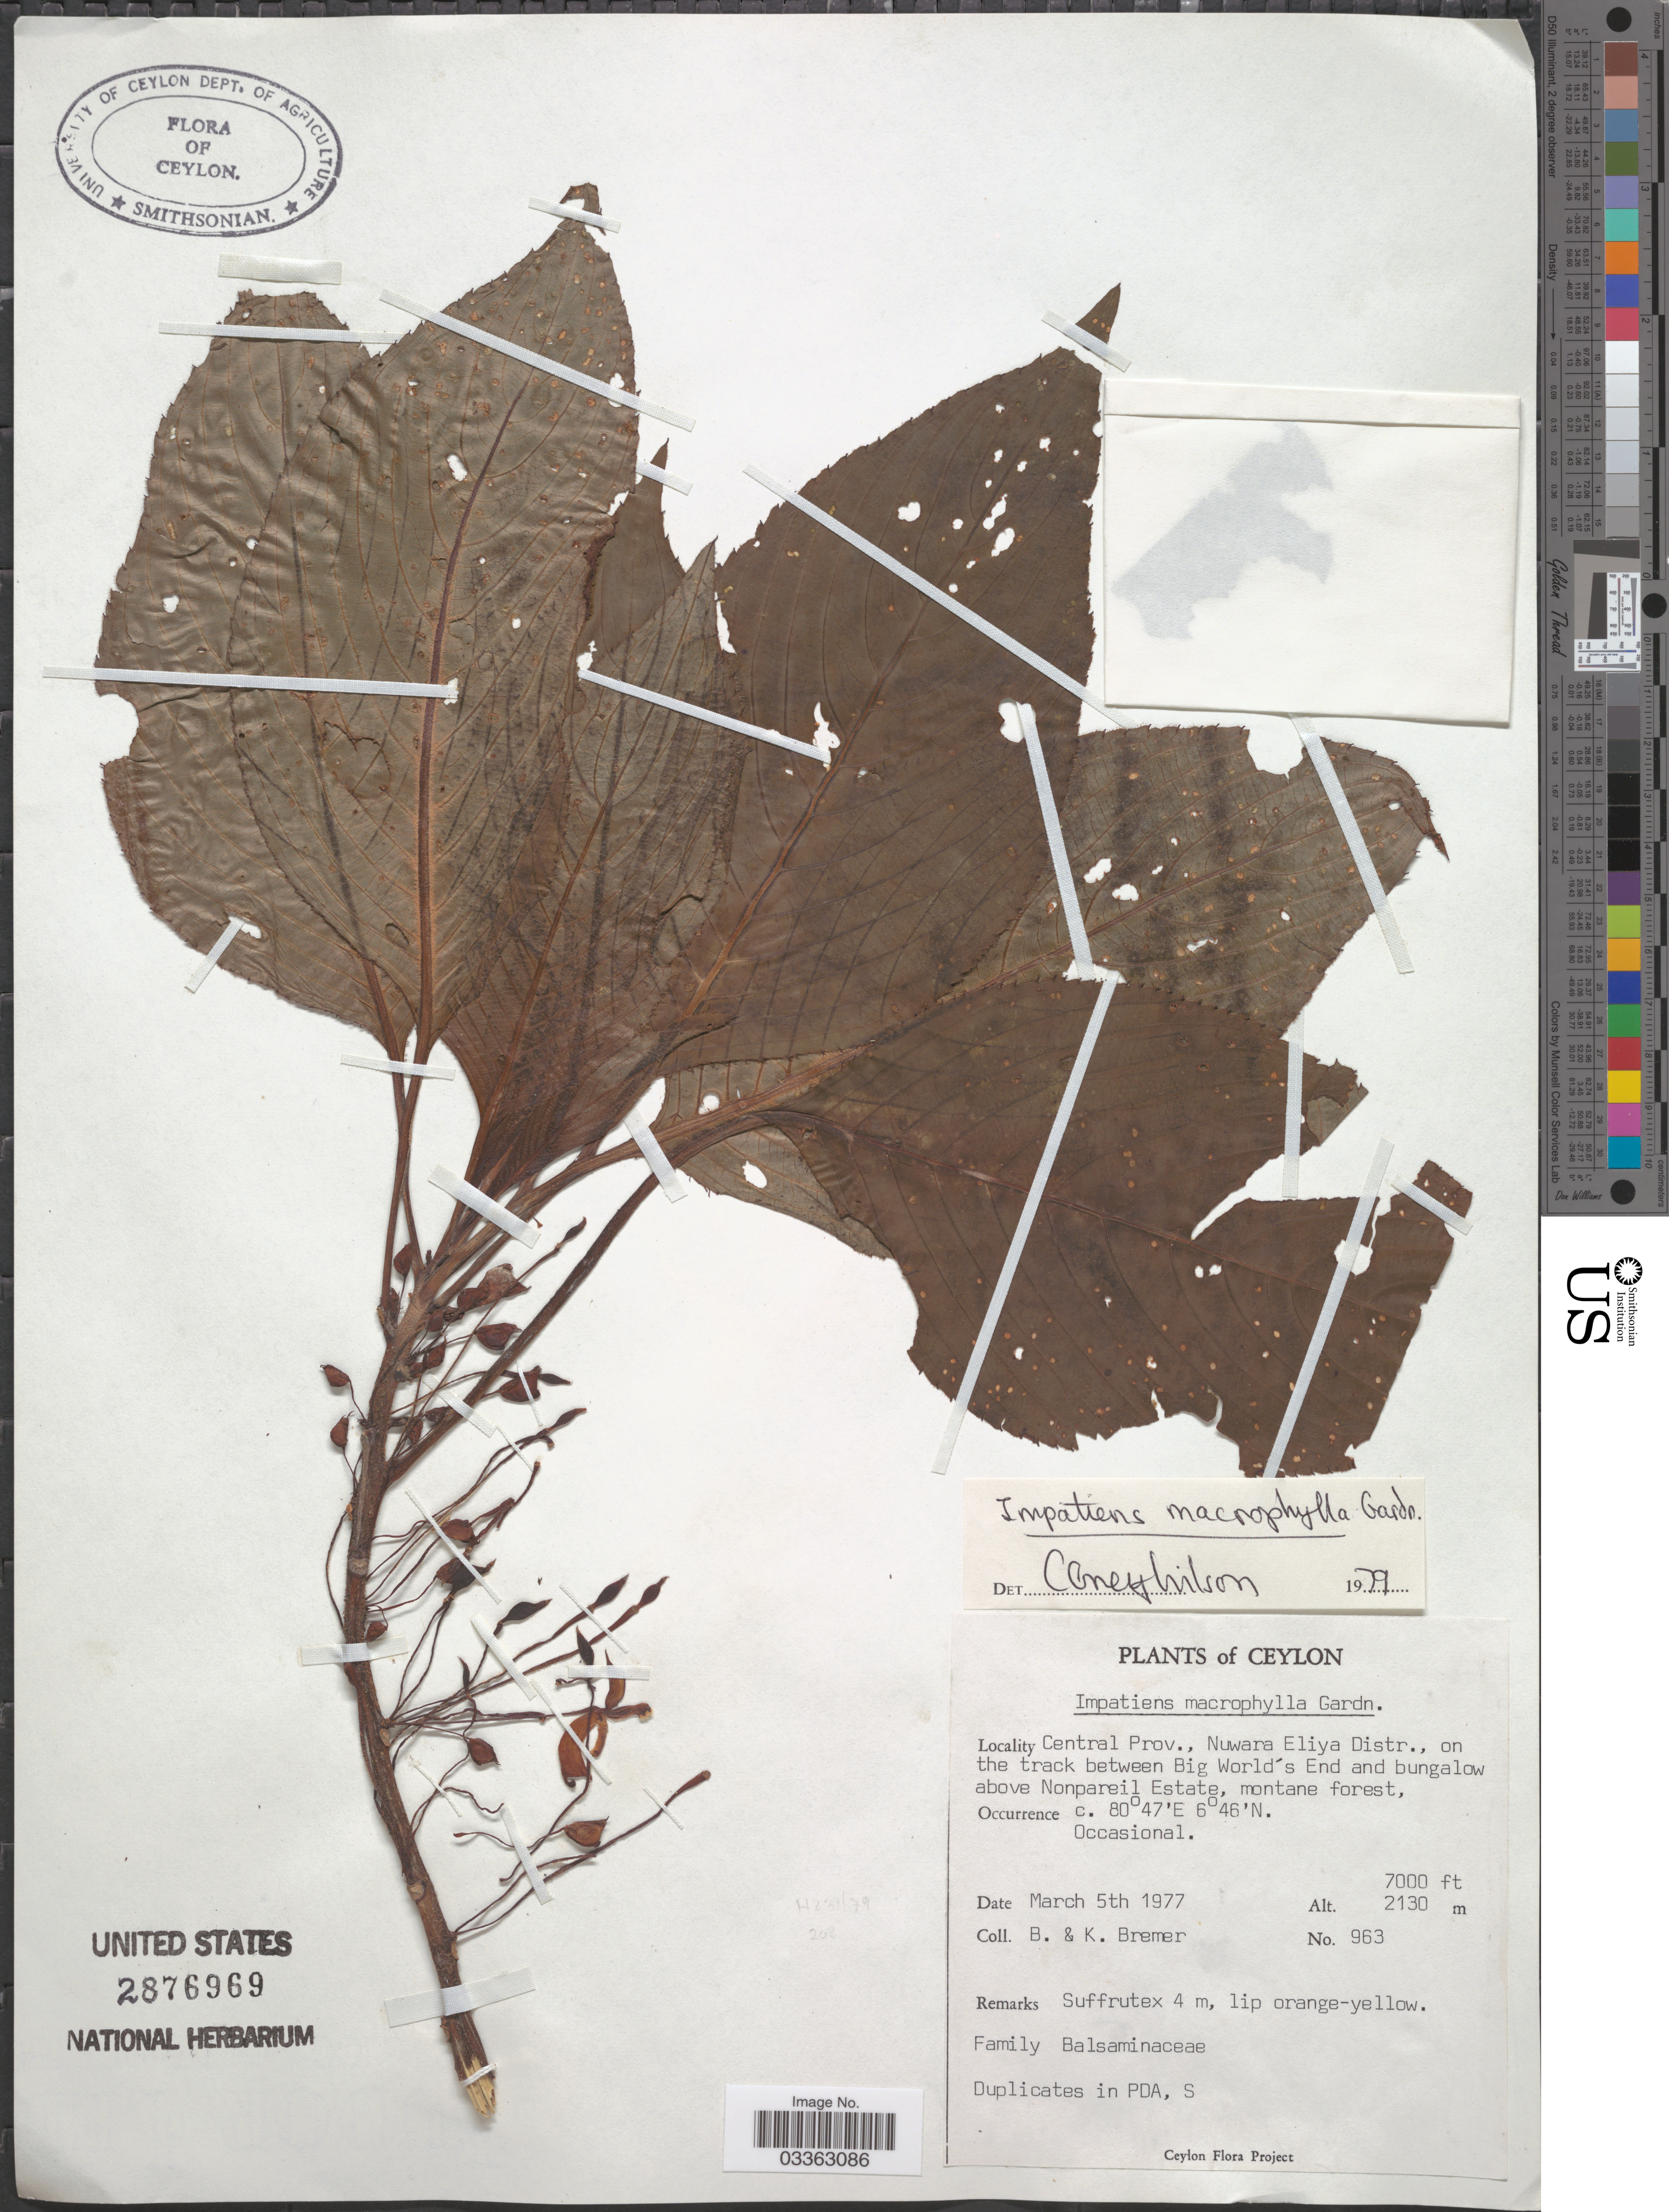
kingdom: Plantae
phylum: Tracheophyta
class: Magnoliopsida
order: Ericales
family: Balsaminaceae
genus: Impatiens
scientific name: Impatiens macrophylla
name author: Gardner ex Hook.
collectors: B. Bremer & K. Bremer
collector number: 963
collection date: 1977-03-05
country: Sri Lanka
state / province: Central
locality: Ceylon, Nuwara Eliya Distr., on the track between Big World's End and bungalow above Nonpareil Estate.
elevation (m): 2134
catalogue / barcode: US 2876969